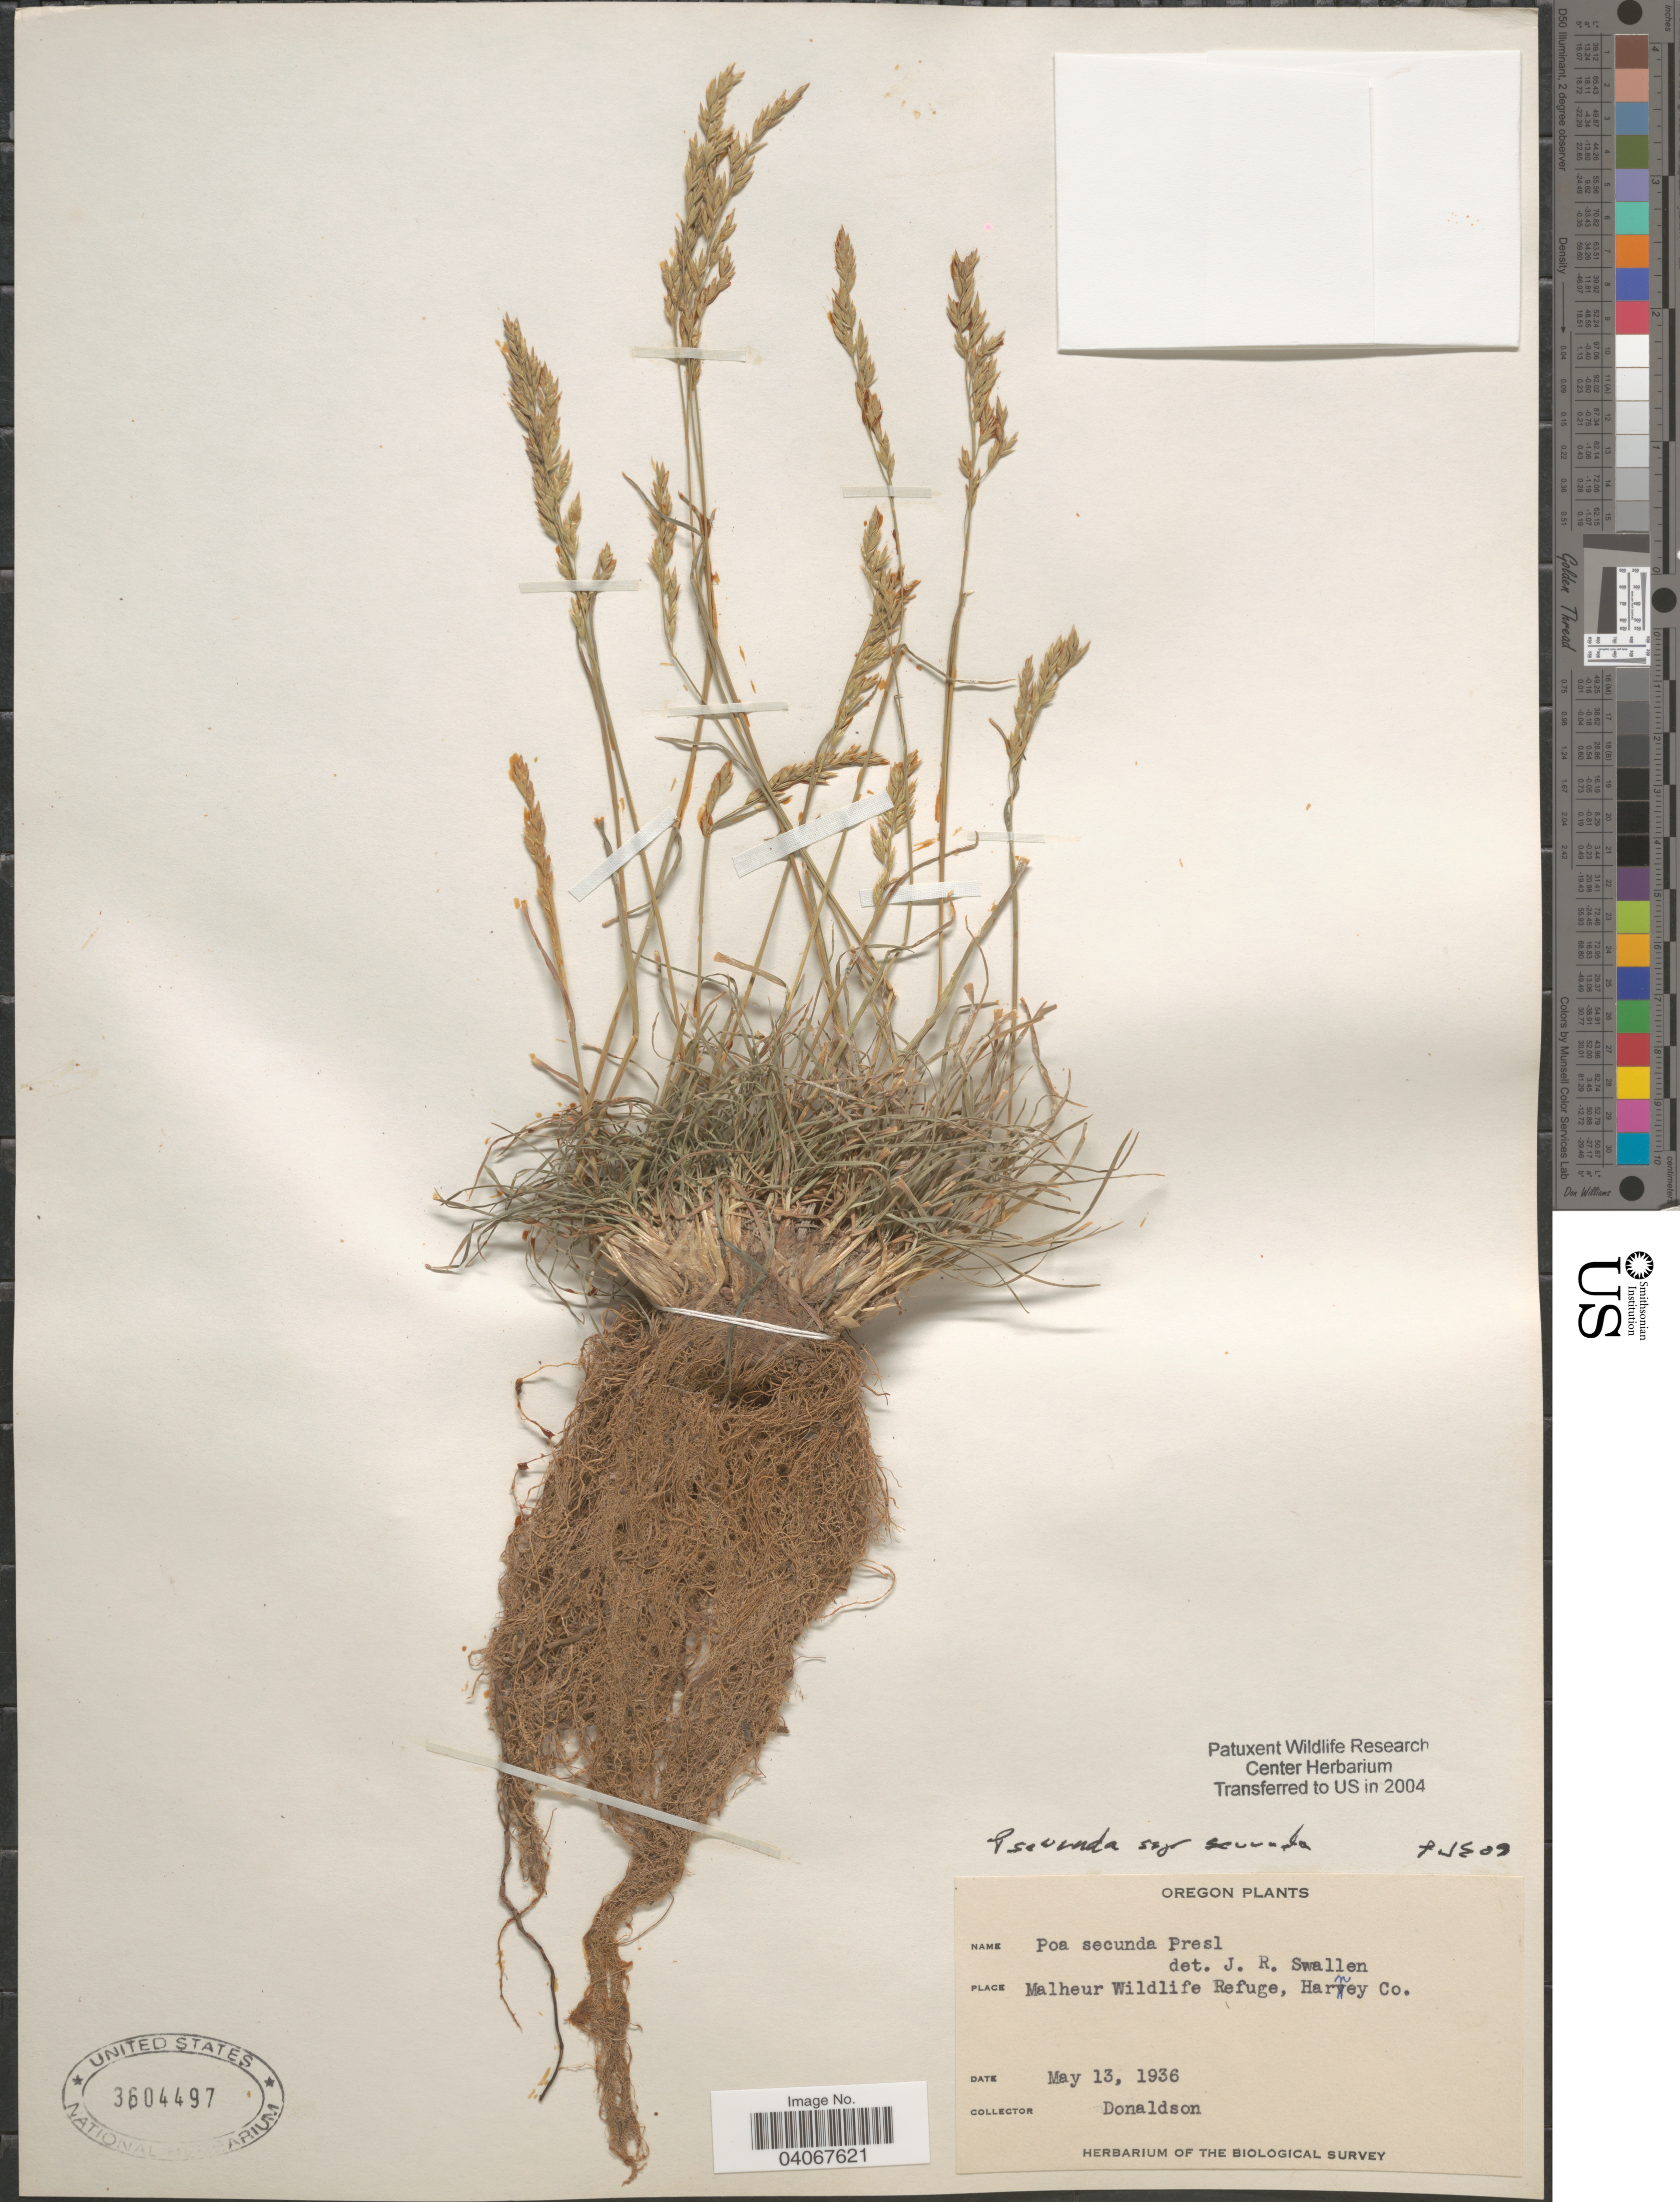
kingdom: Plantae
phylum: Tracheophyta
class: Liliopsida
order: Poales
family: Poaceae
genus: Poa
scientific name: Poa secunda subsp. secunda var. secunda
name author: J. Presl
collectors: -. Donaldson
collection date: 1936-05-13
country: United States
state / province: Oregon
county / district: Harney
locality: Malheur Wildlife Refuge, Harney Co. Herbarium of the Biological Survey.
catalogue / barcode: US 3604497